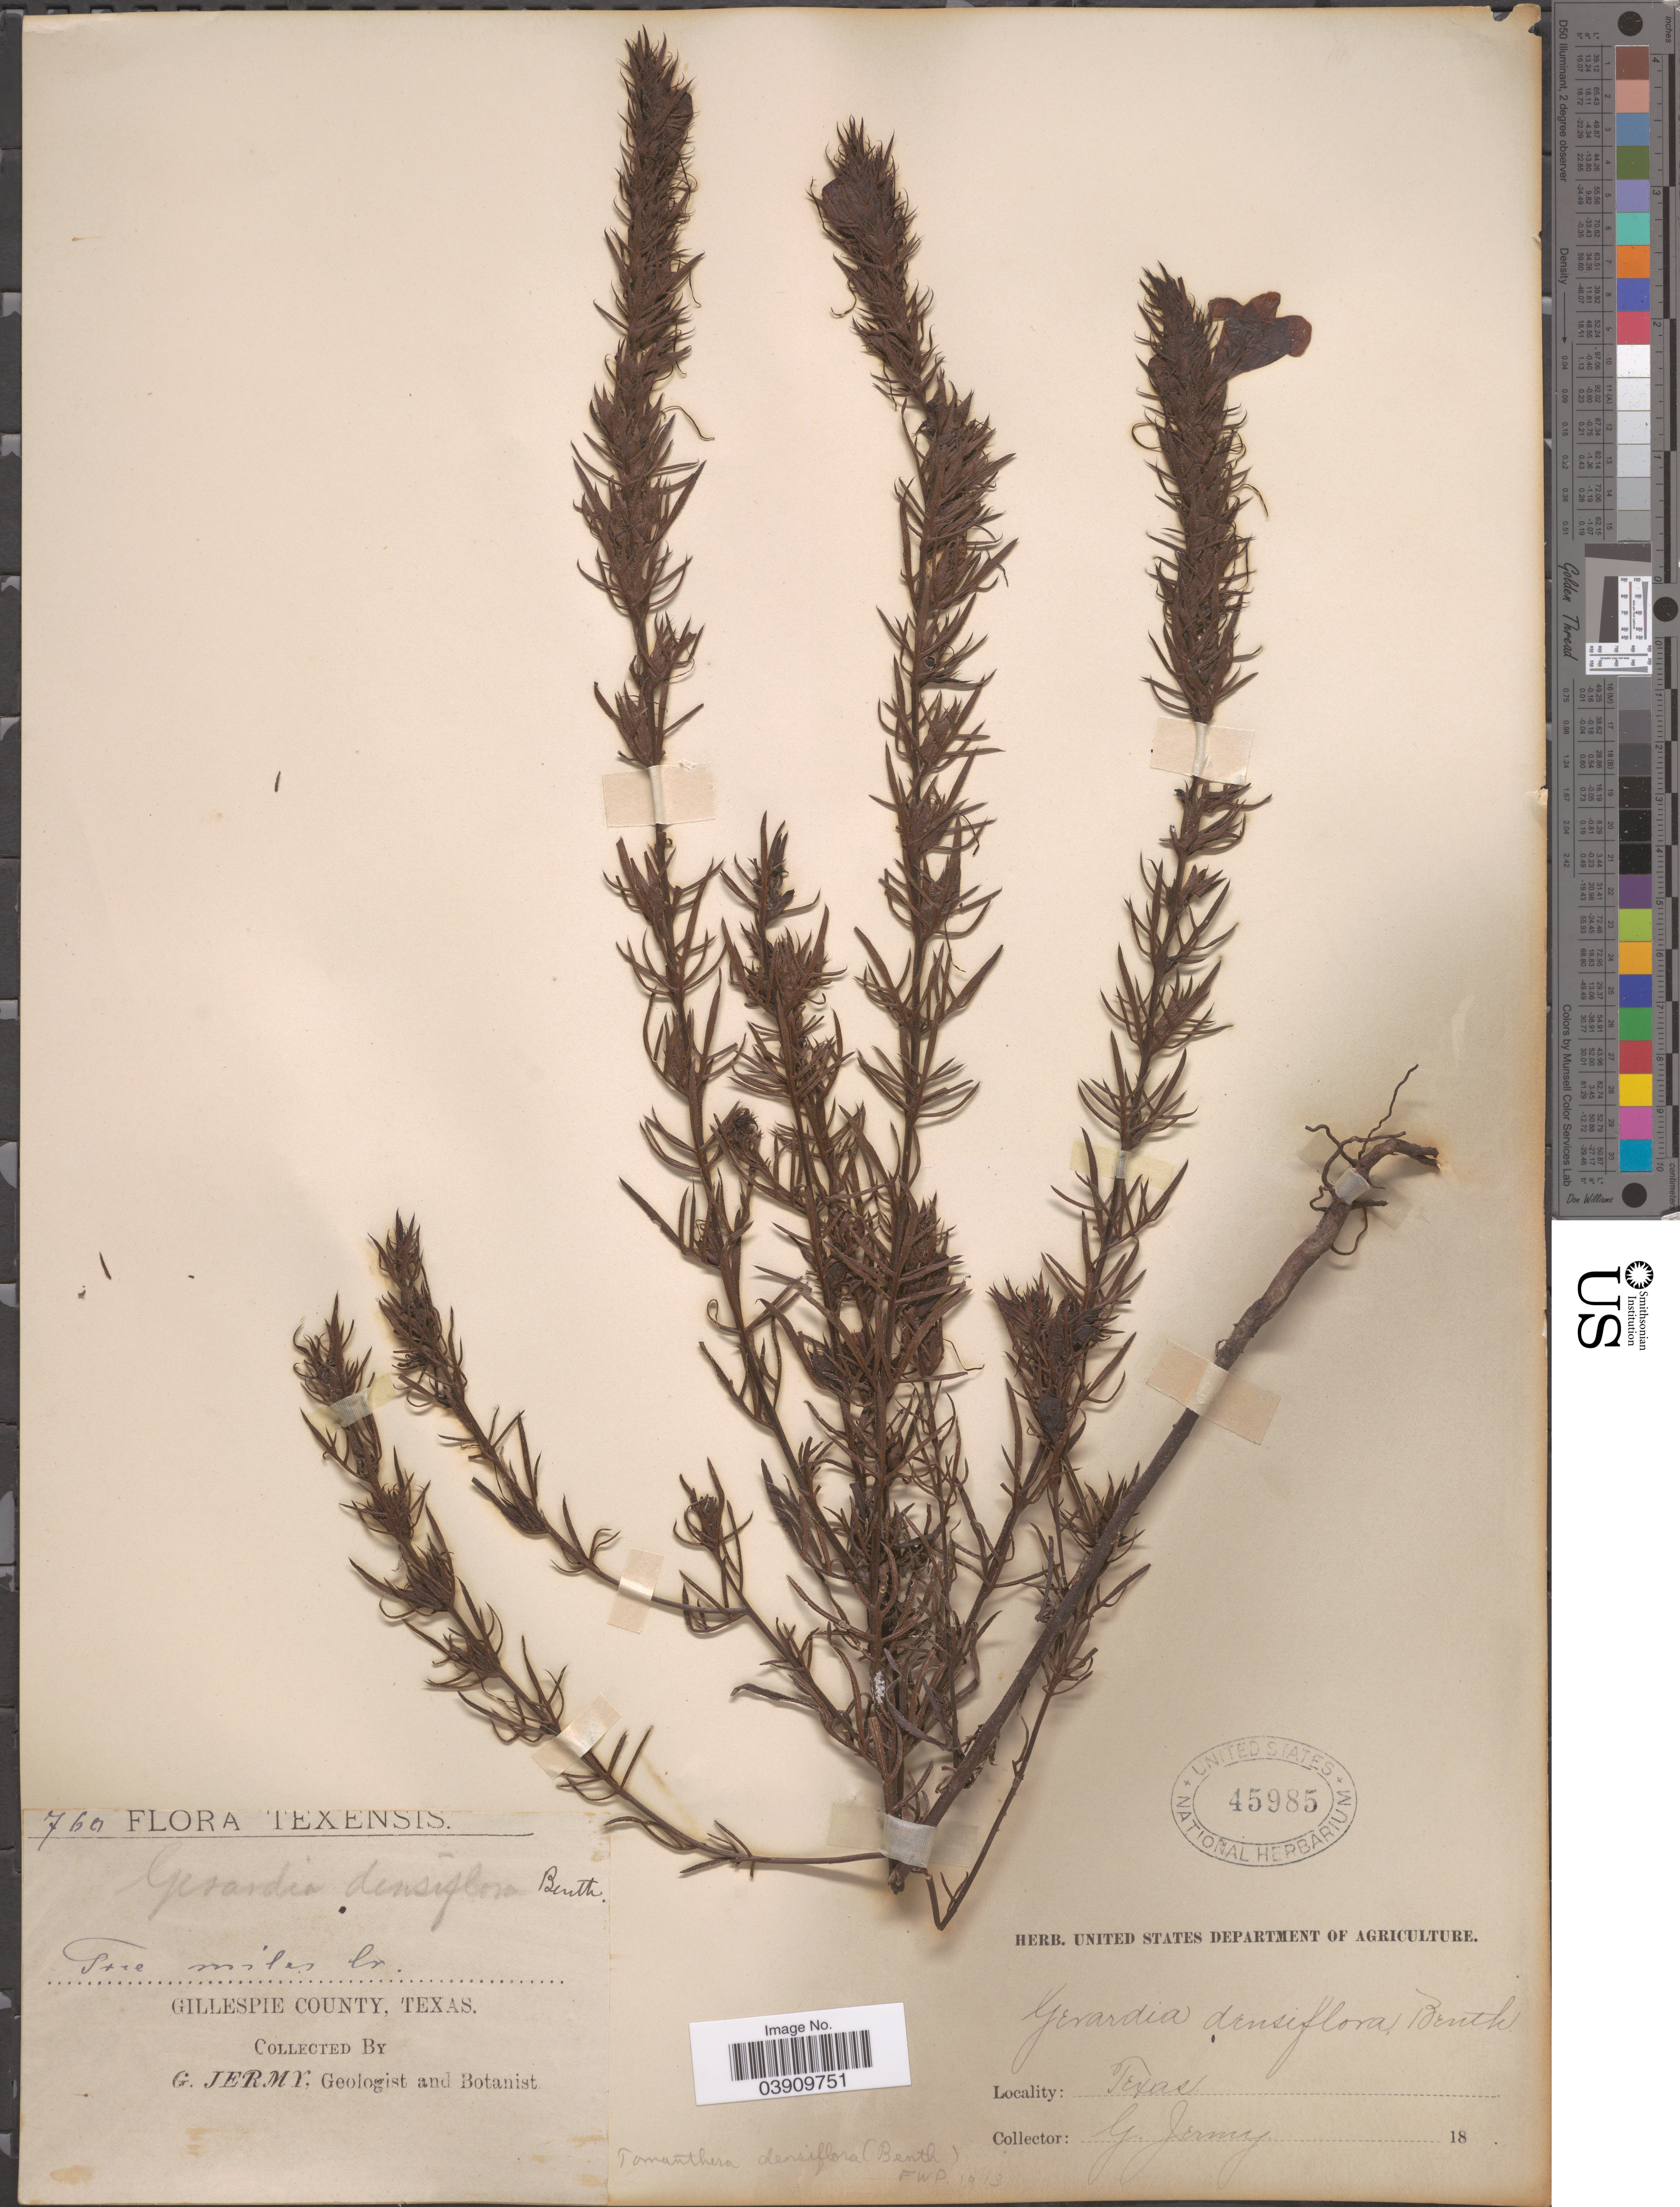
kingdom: Plantae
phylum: Tracheophyta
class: Magnoliopsida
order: Lamiales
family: Orobanchaceae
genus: Tomanthera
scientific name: Tomanthera densiflora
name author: (Benth.) Pennell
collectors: G. Jermy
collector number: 760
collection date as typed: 18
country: United States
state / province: Texas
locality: Gillespie County.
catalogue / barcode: US 45985